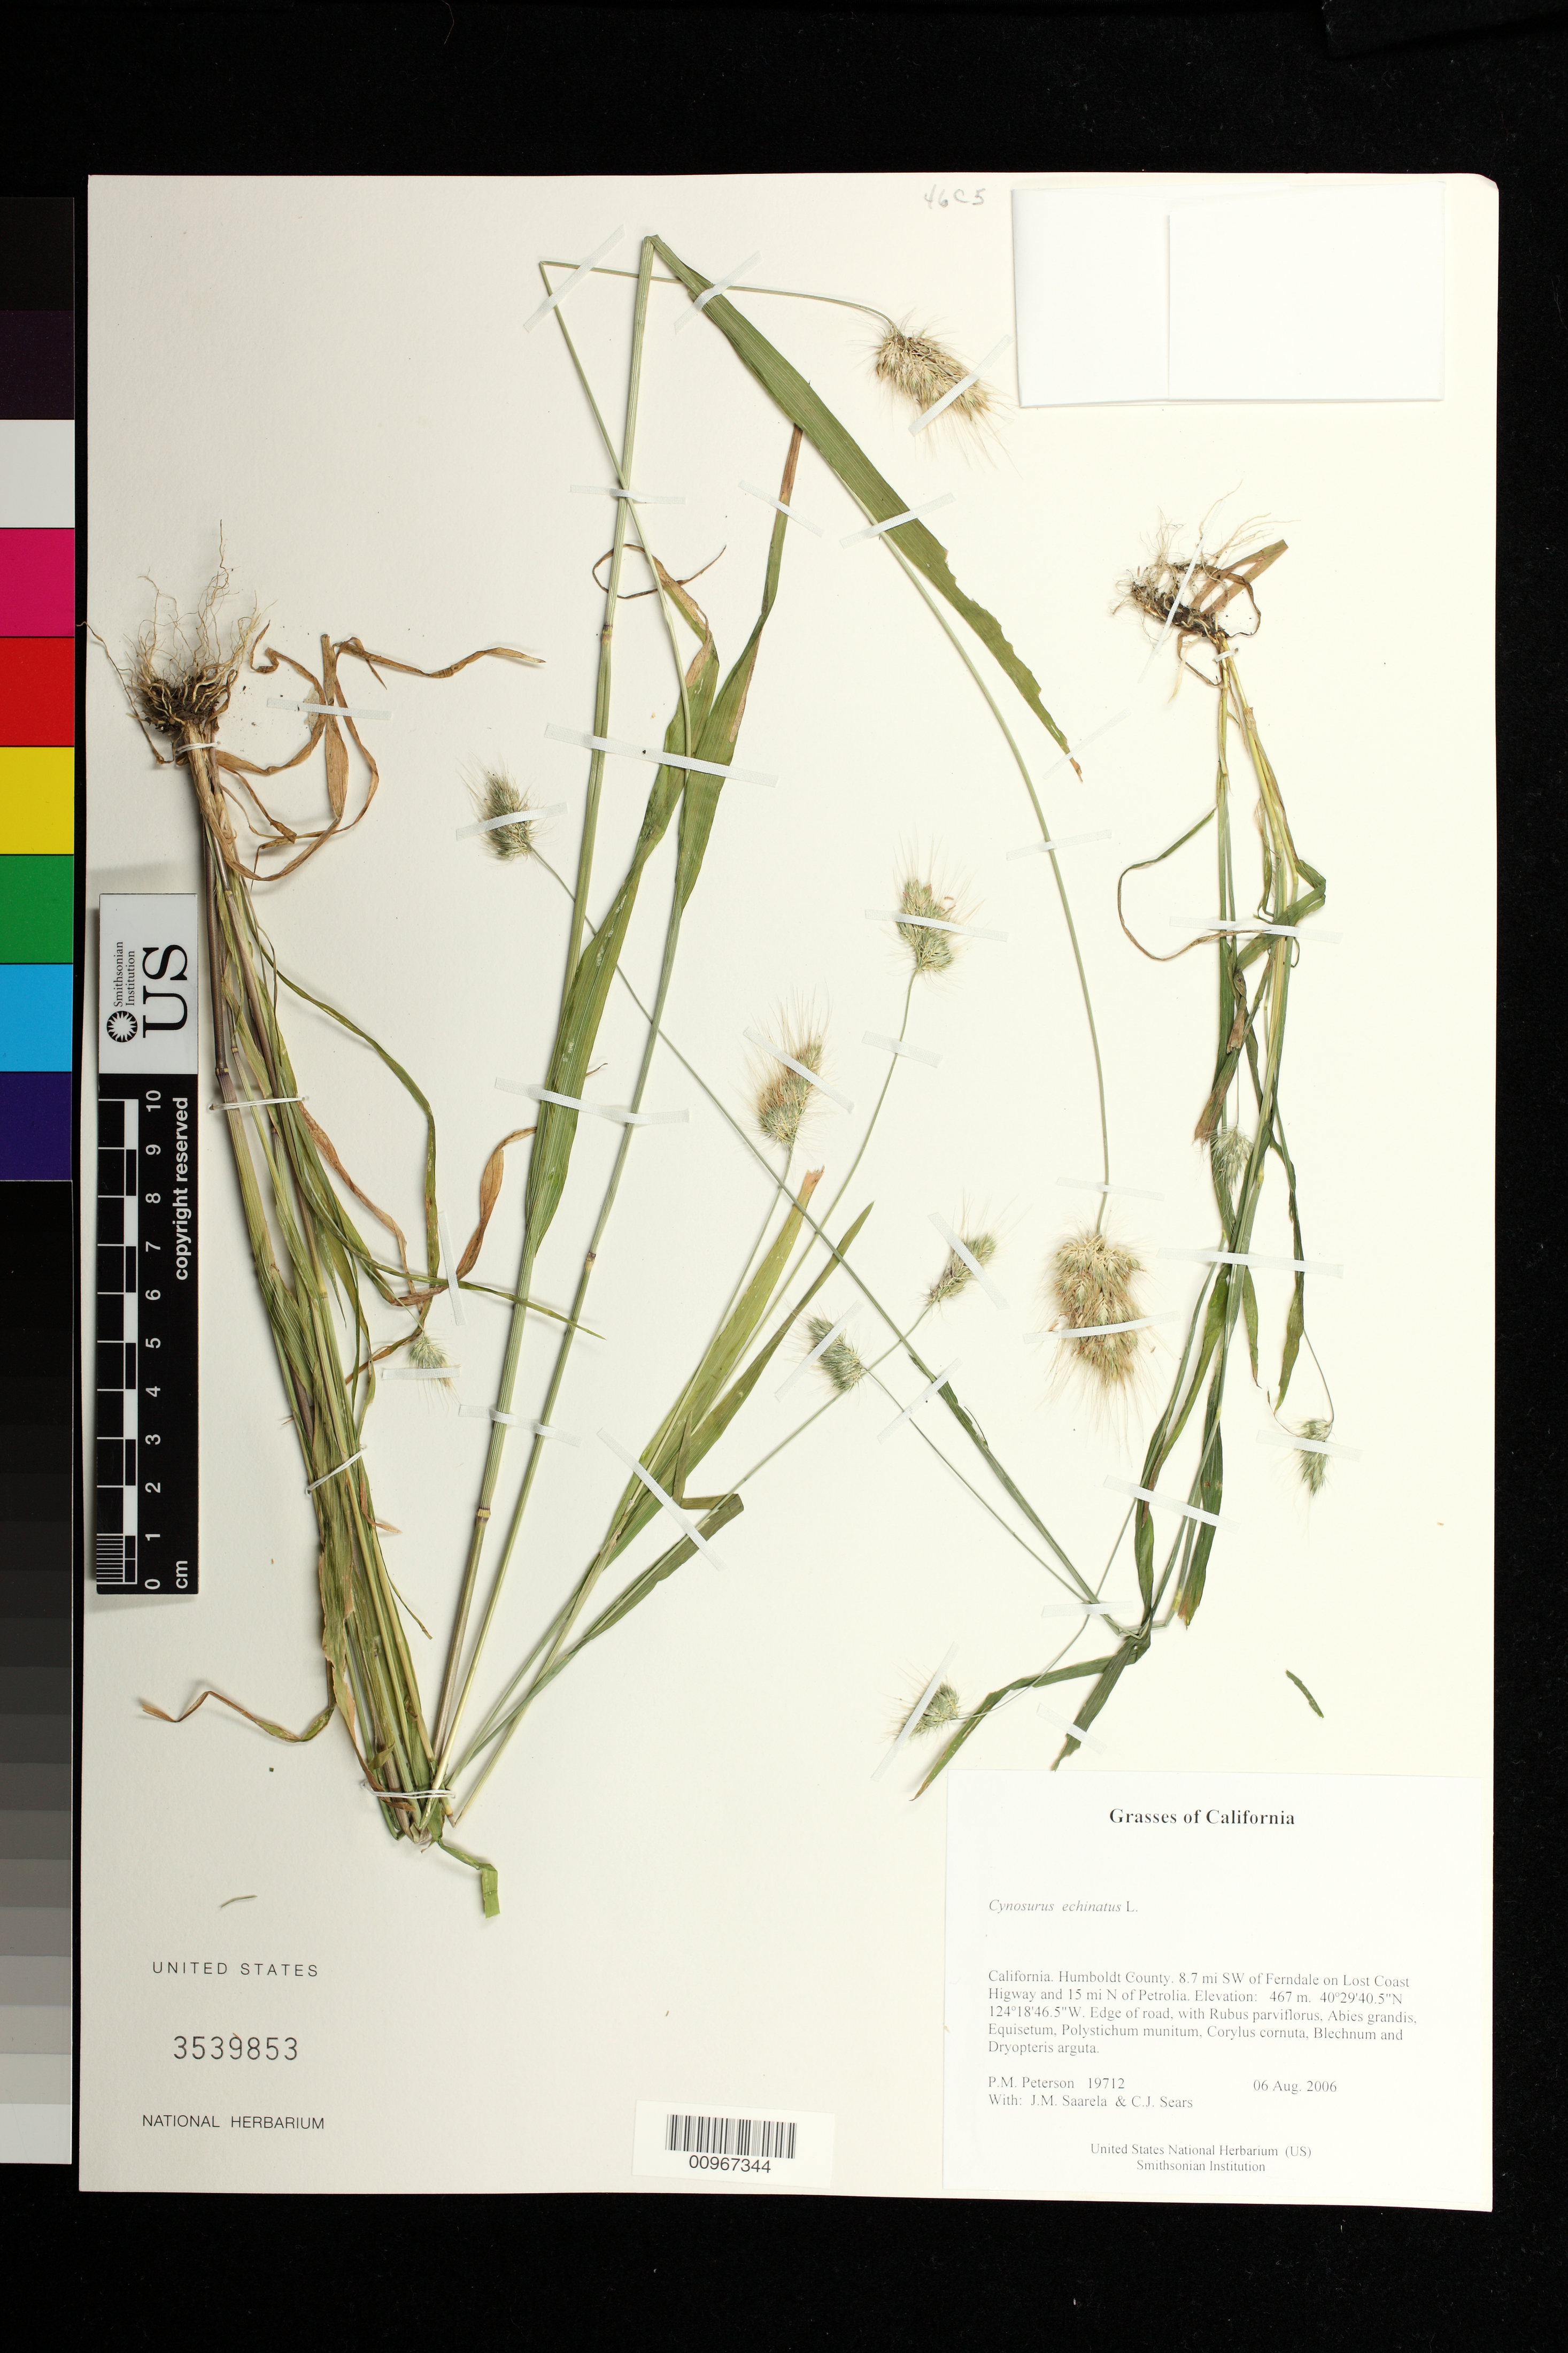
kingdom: Plantae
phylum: Tracheophyta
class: Liliopsida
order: Poales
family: Poaceae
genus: Cynosurus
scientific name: Cynosurus echinatus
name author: L.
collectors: P. M. Peterson, J. Saarela & C. Sears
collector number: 19712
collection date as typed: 06 Aug 2006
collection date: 2006-08-06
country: United States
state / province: California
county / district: Humboldt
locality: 8.7 mi SW of Ferndale on Lost Coast Highway and 15 mi N of Petrolia.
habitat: Edge of road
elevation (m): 467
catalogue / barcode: US 3539853